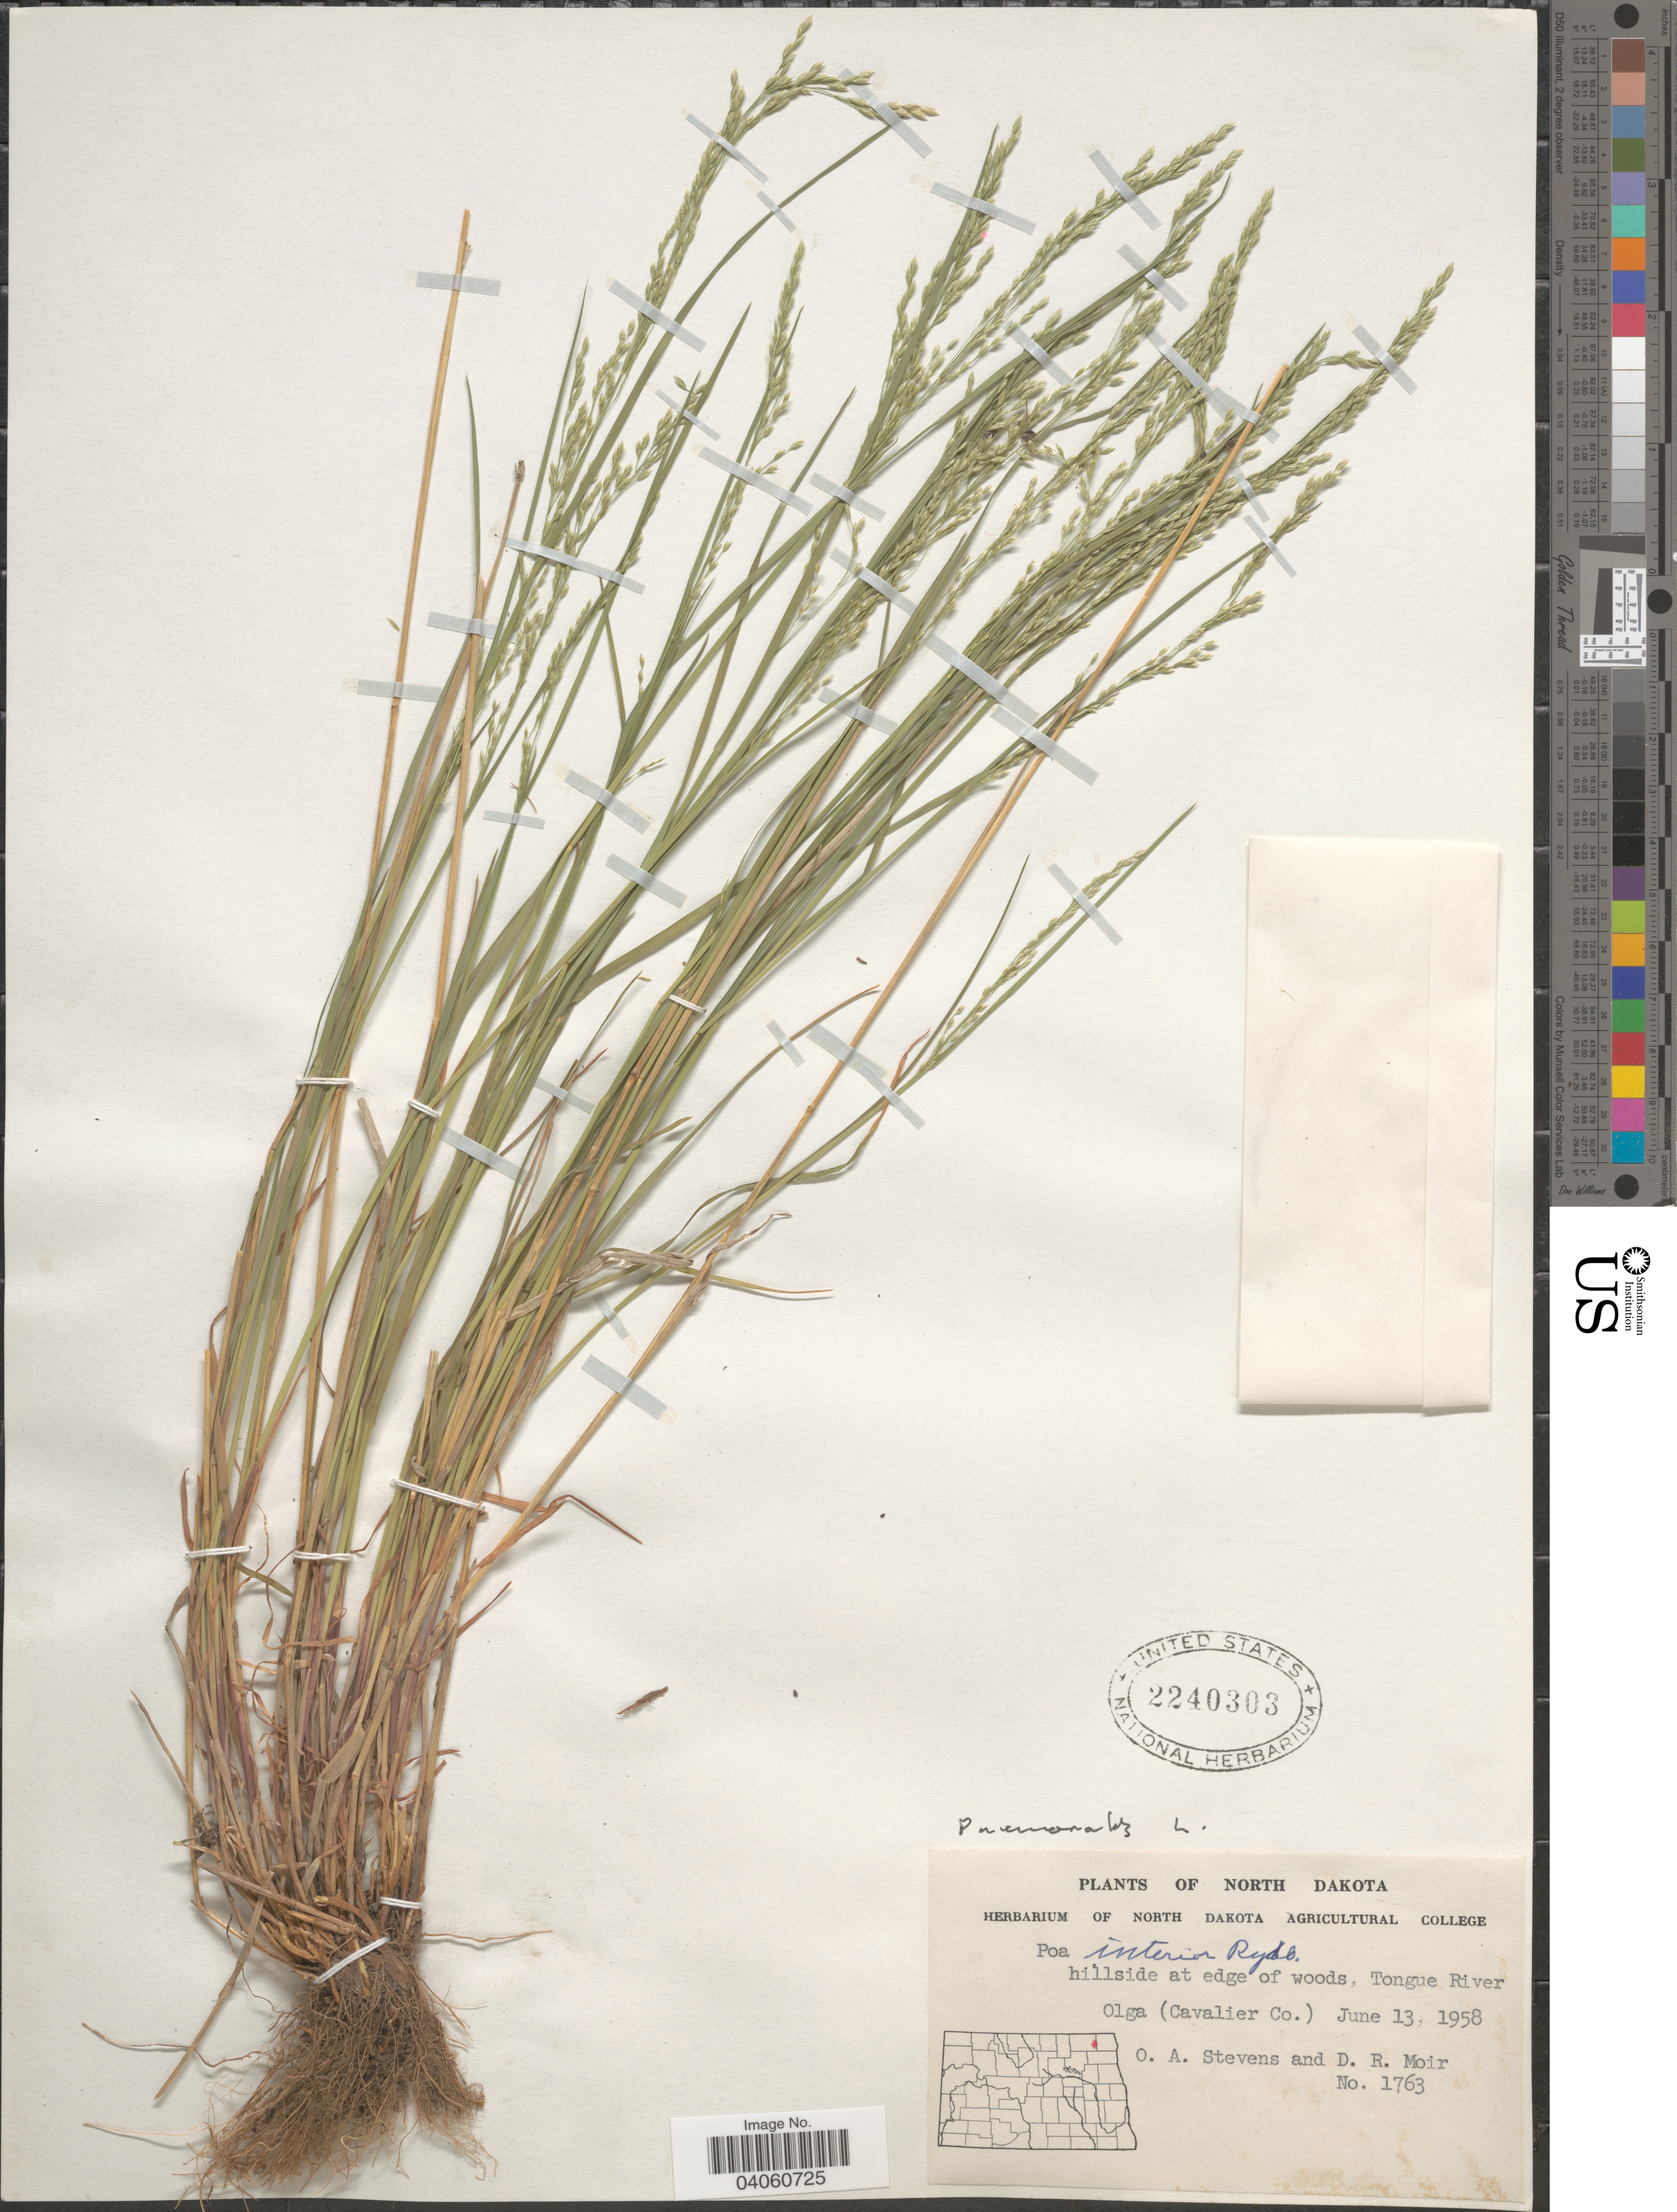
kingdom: Plantae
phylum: Tracheophyta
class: Liliopsida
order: Poales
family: Poaceae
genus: Poa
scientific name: Poa nemoralis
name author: L.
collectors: O. A. Stevens & D. Moir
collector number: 1763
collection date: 1958-06-13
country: United States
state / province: North Dakota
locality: Hillside at edge of woods, Tongue River Olga (Cavalier Co.).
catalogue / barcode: US 2240303